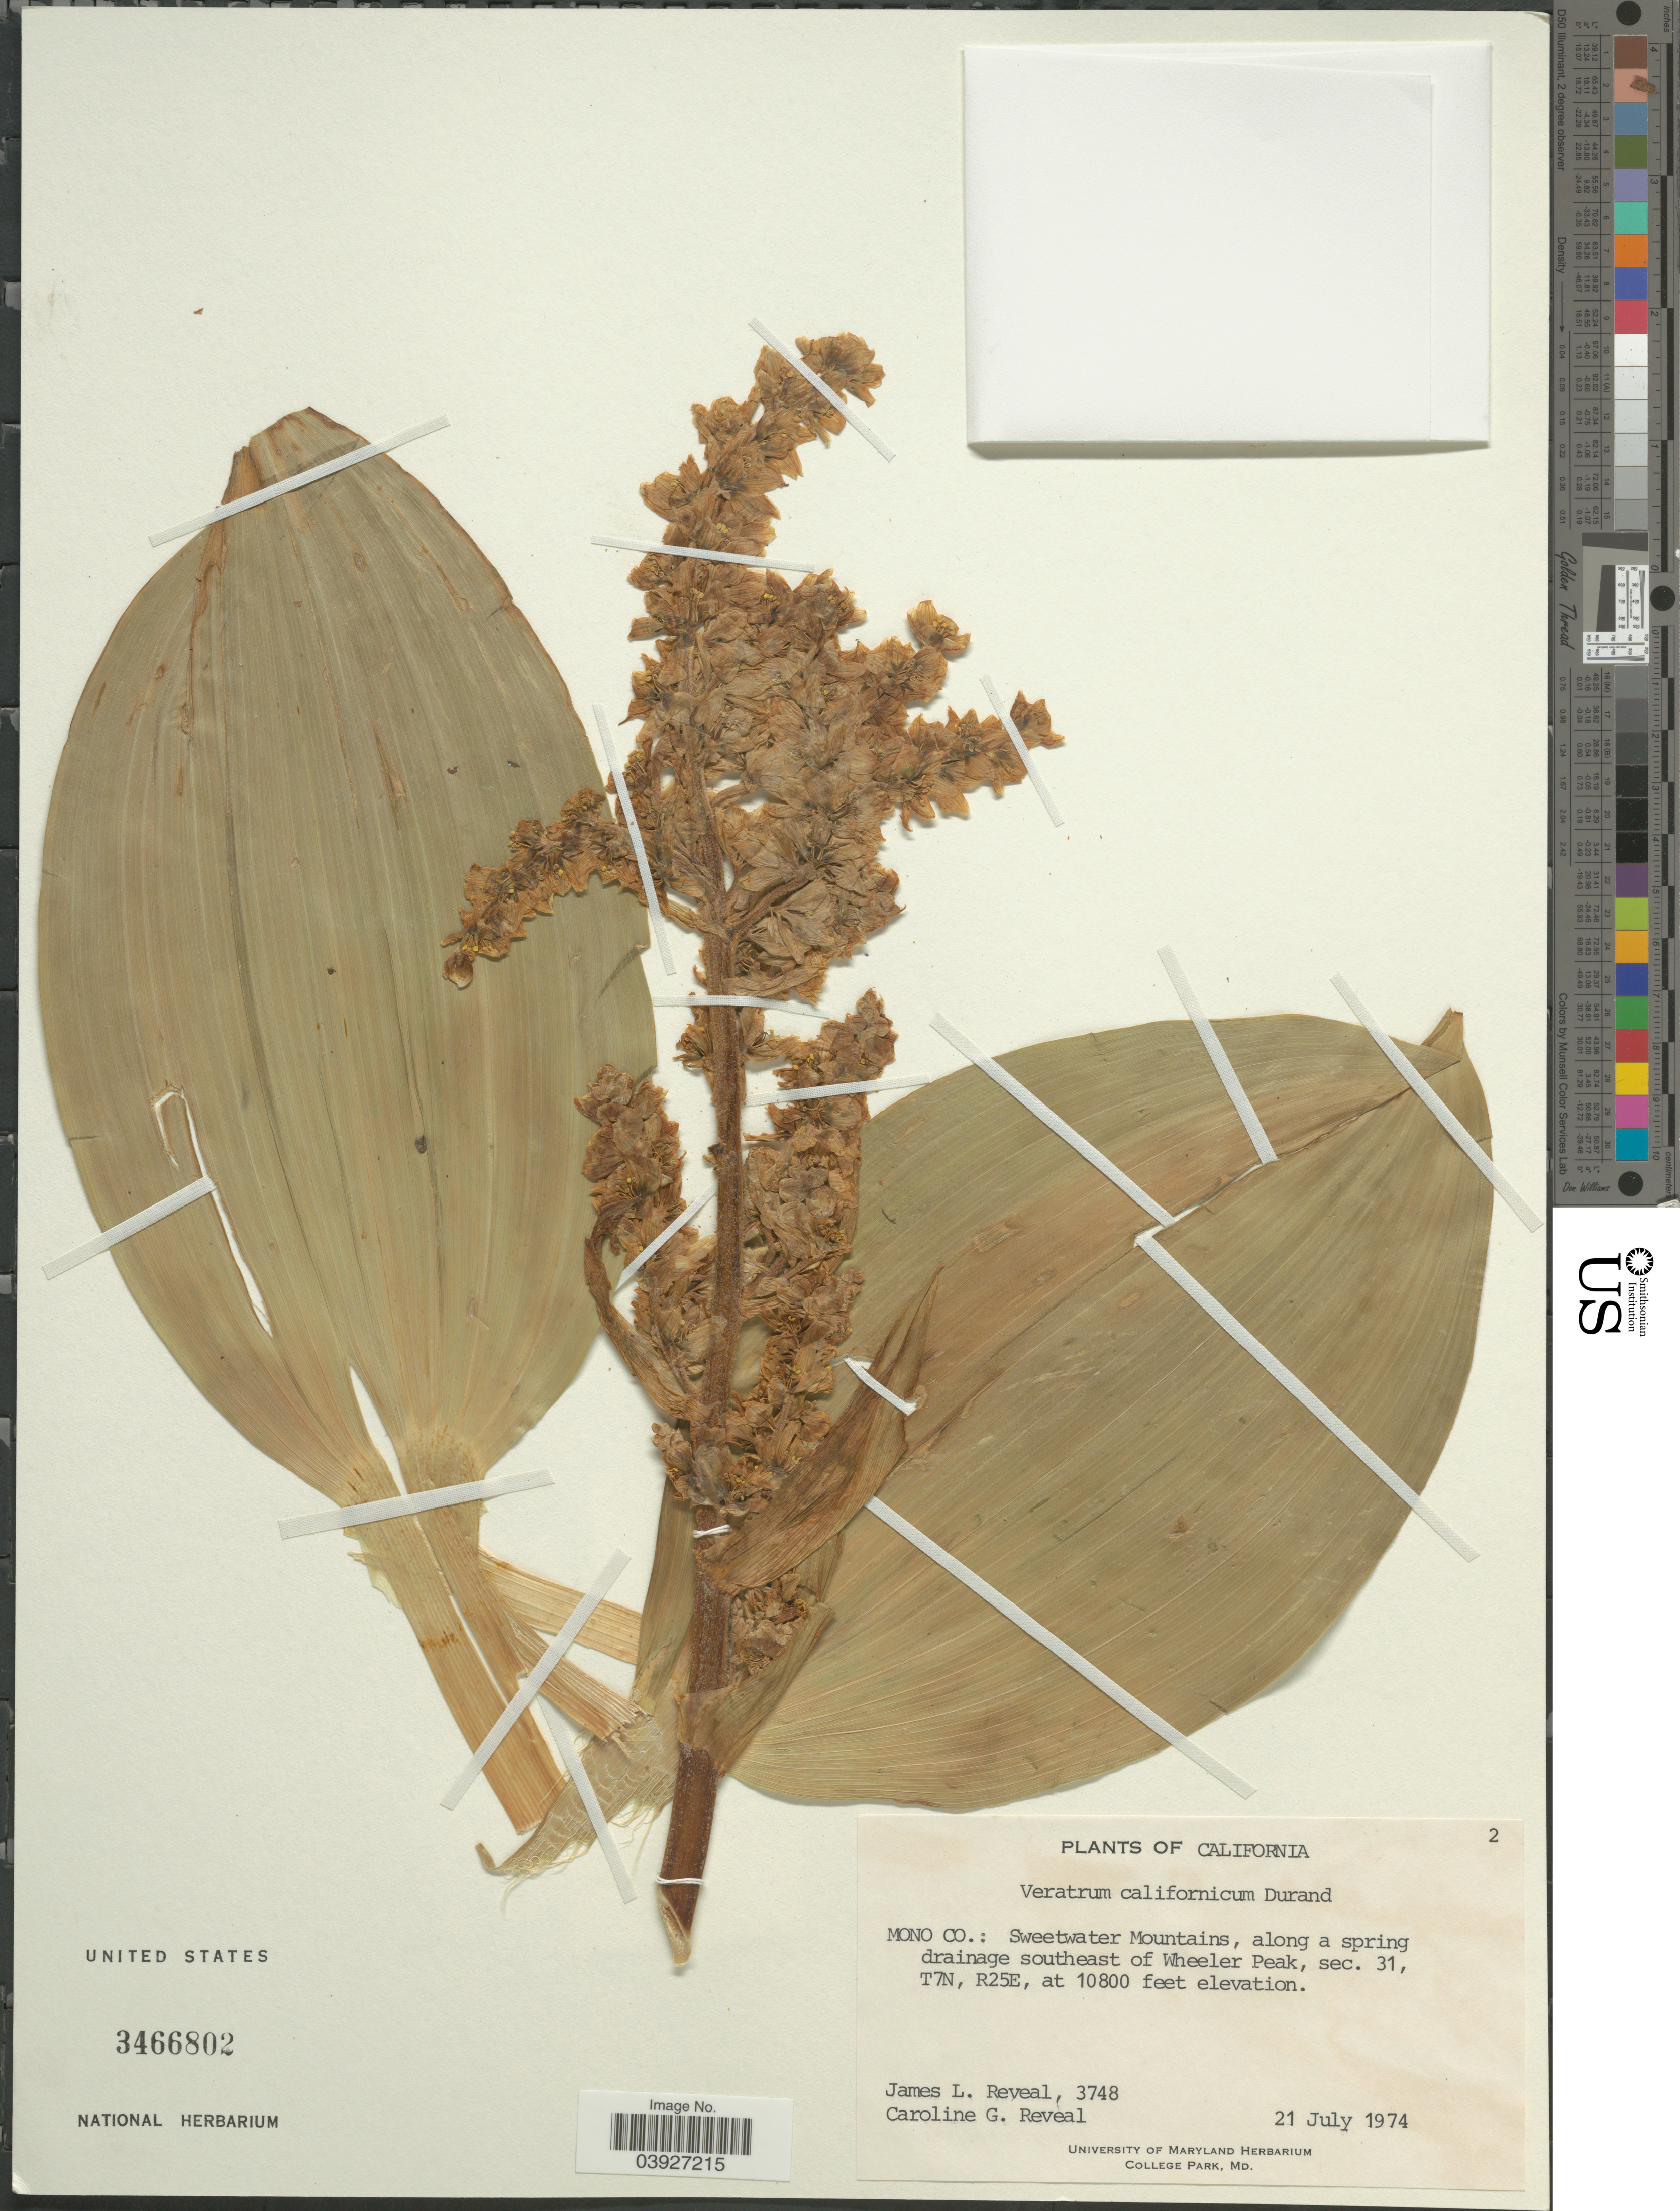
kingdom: Plantae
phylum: Tracheophyta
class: Liliopsida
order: Liliales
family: Melanthiaceae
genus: Veratrum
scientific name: Veratrum californicum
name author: Durand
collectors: J. L. Reveal & C. G. Reveal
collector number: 3748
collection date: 1974-07-21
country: United States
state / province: California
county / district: Mono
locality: Mono Co.: Sweetwater Mountains, along a spring drainage southeast of Wheeler Peak, sec. 31, T7N, R25E.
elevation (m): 3292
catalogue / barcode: US 3466802